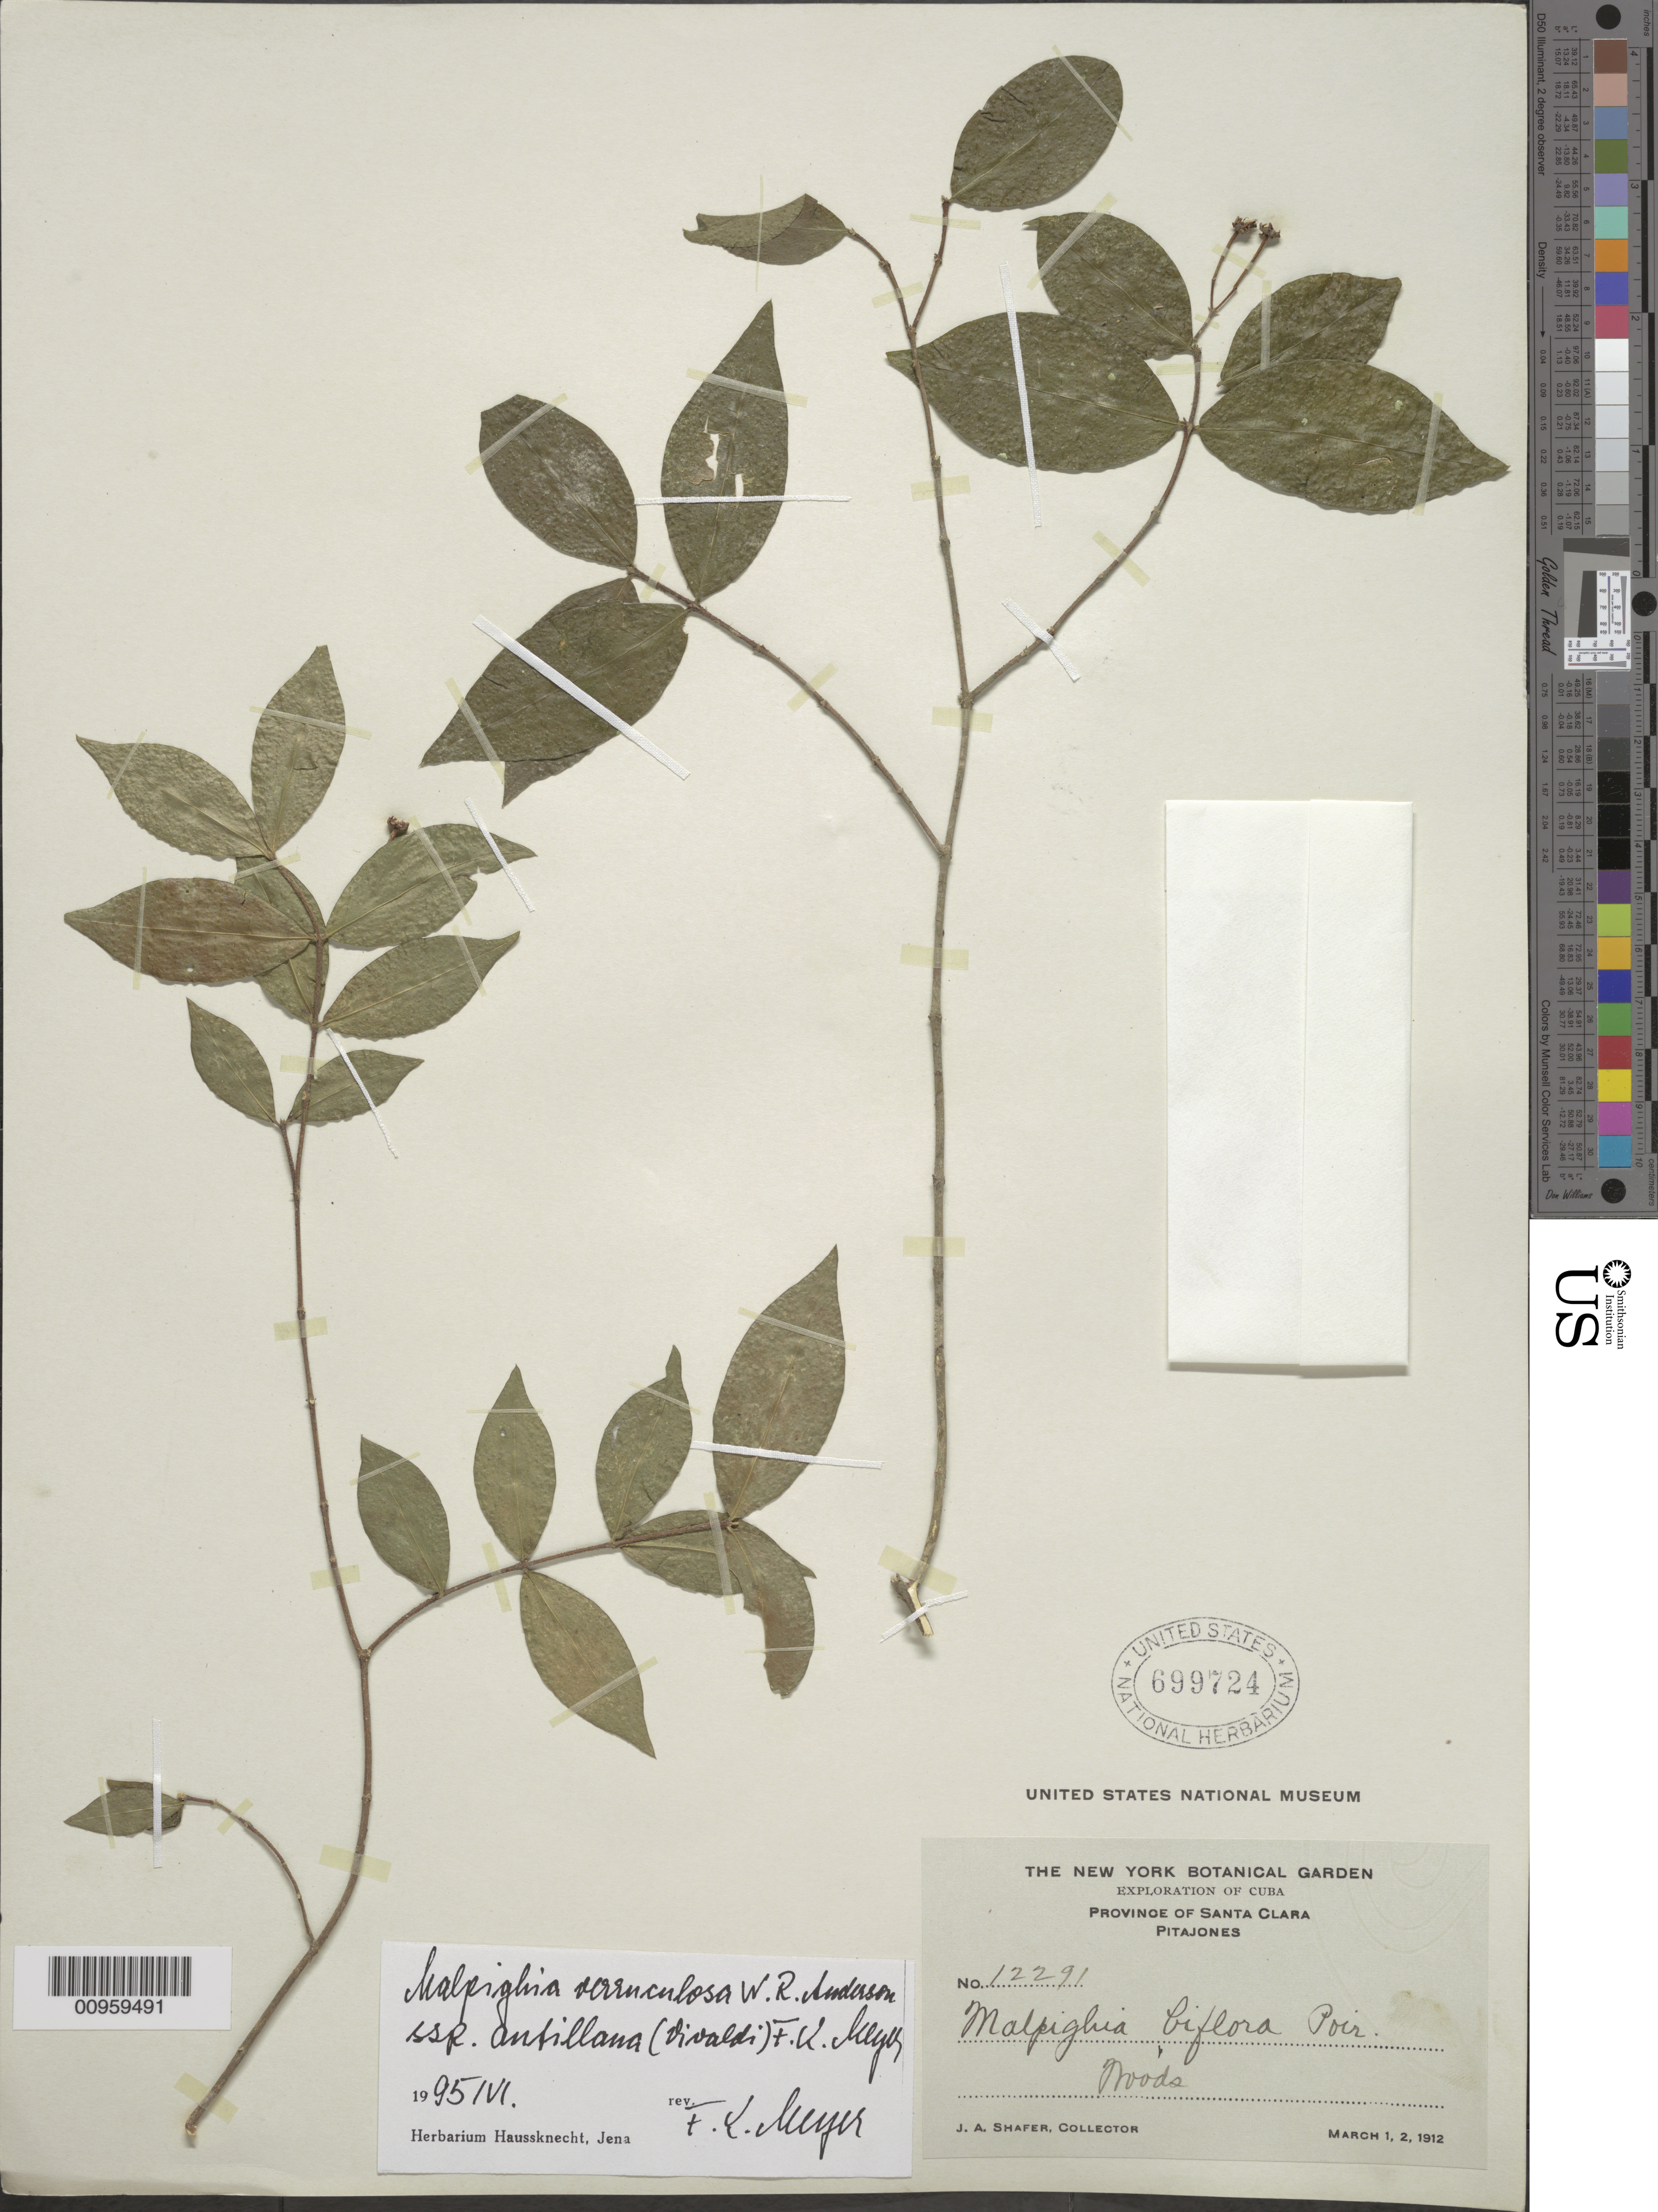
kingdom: Plantae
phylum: Tracheophyta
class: Magnoliopsida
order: Malpighiales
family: Malpighiaceae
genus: Malpighia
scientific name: Malpighia verruculosa subsp. antillana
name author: (Vivaldi) F.K. Mey.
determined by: Meyer, F. K.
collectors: J. A. Shafer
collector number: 12291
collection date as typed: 01 Mar 1912 to 02 Mar 1912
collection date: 1912-03-01/1912-03-02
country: Cuba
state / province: Las Villas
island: Cuba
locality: Pitajones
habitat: Woods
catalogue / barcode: US 699724